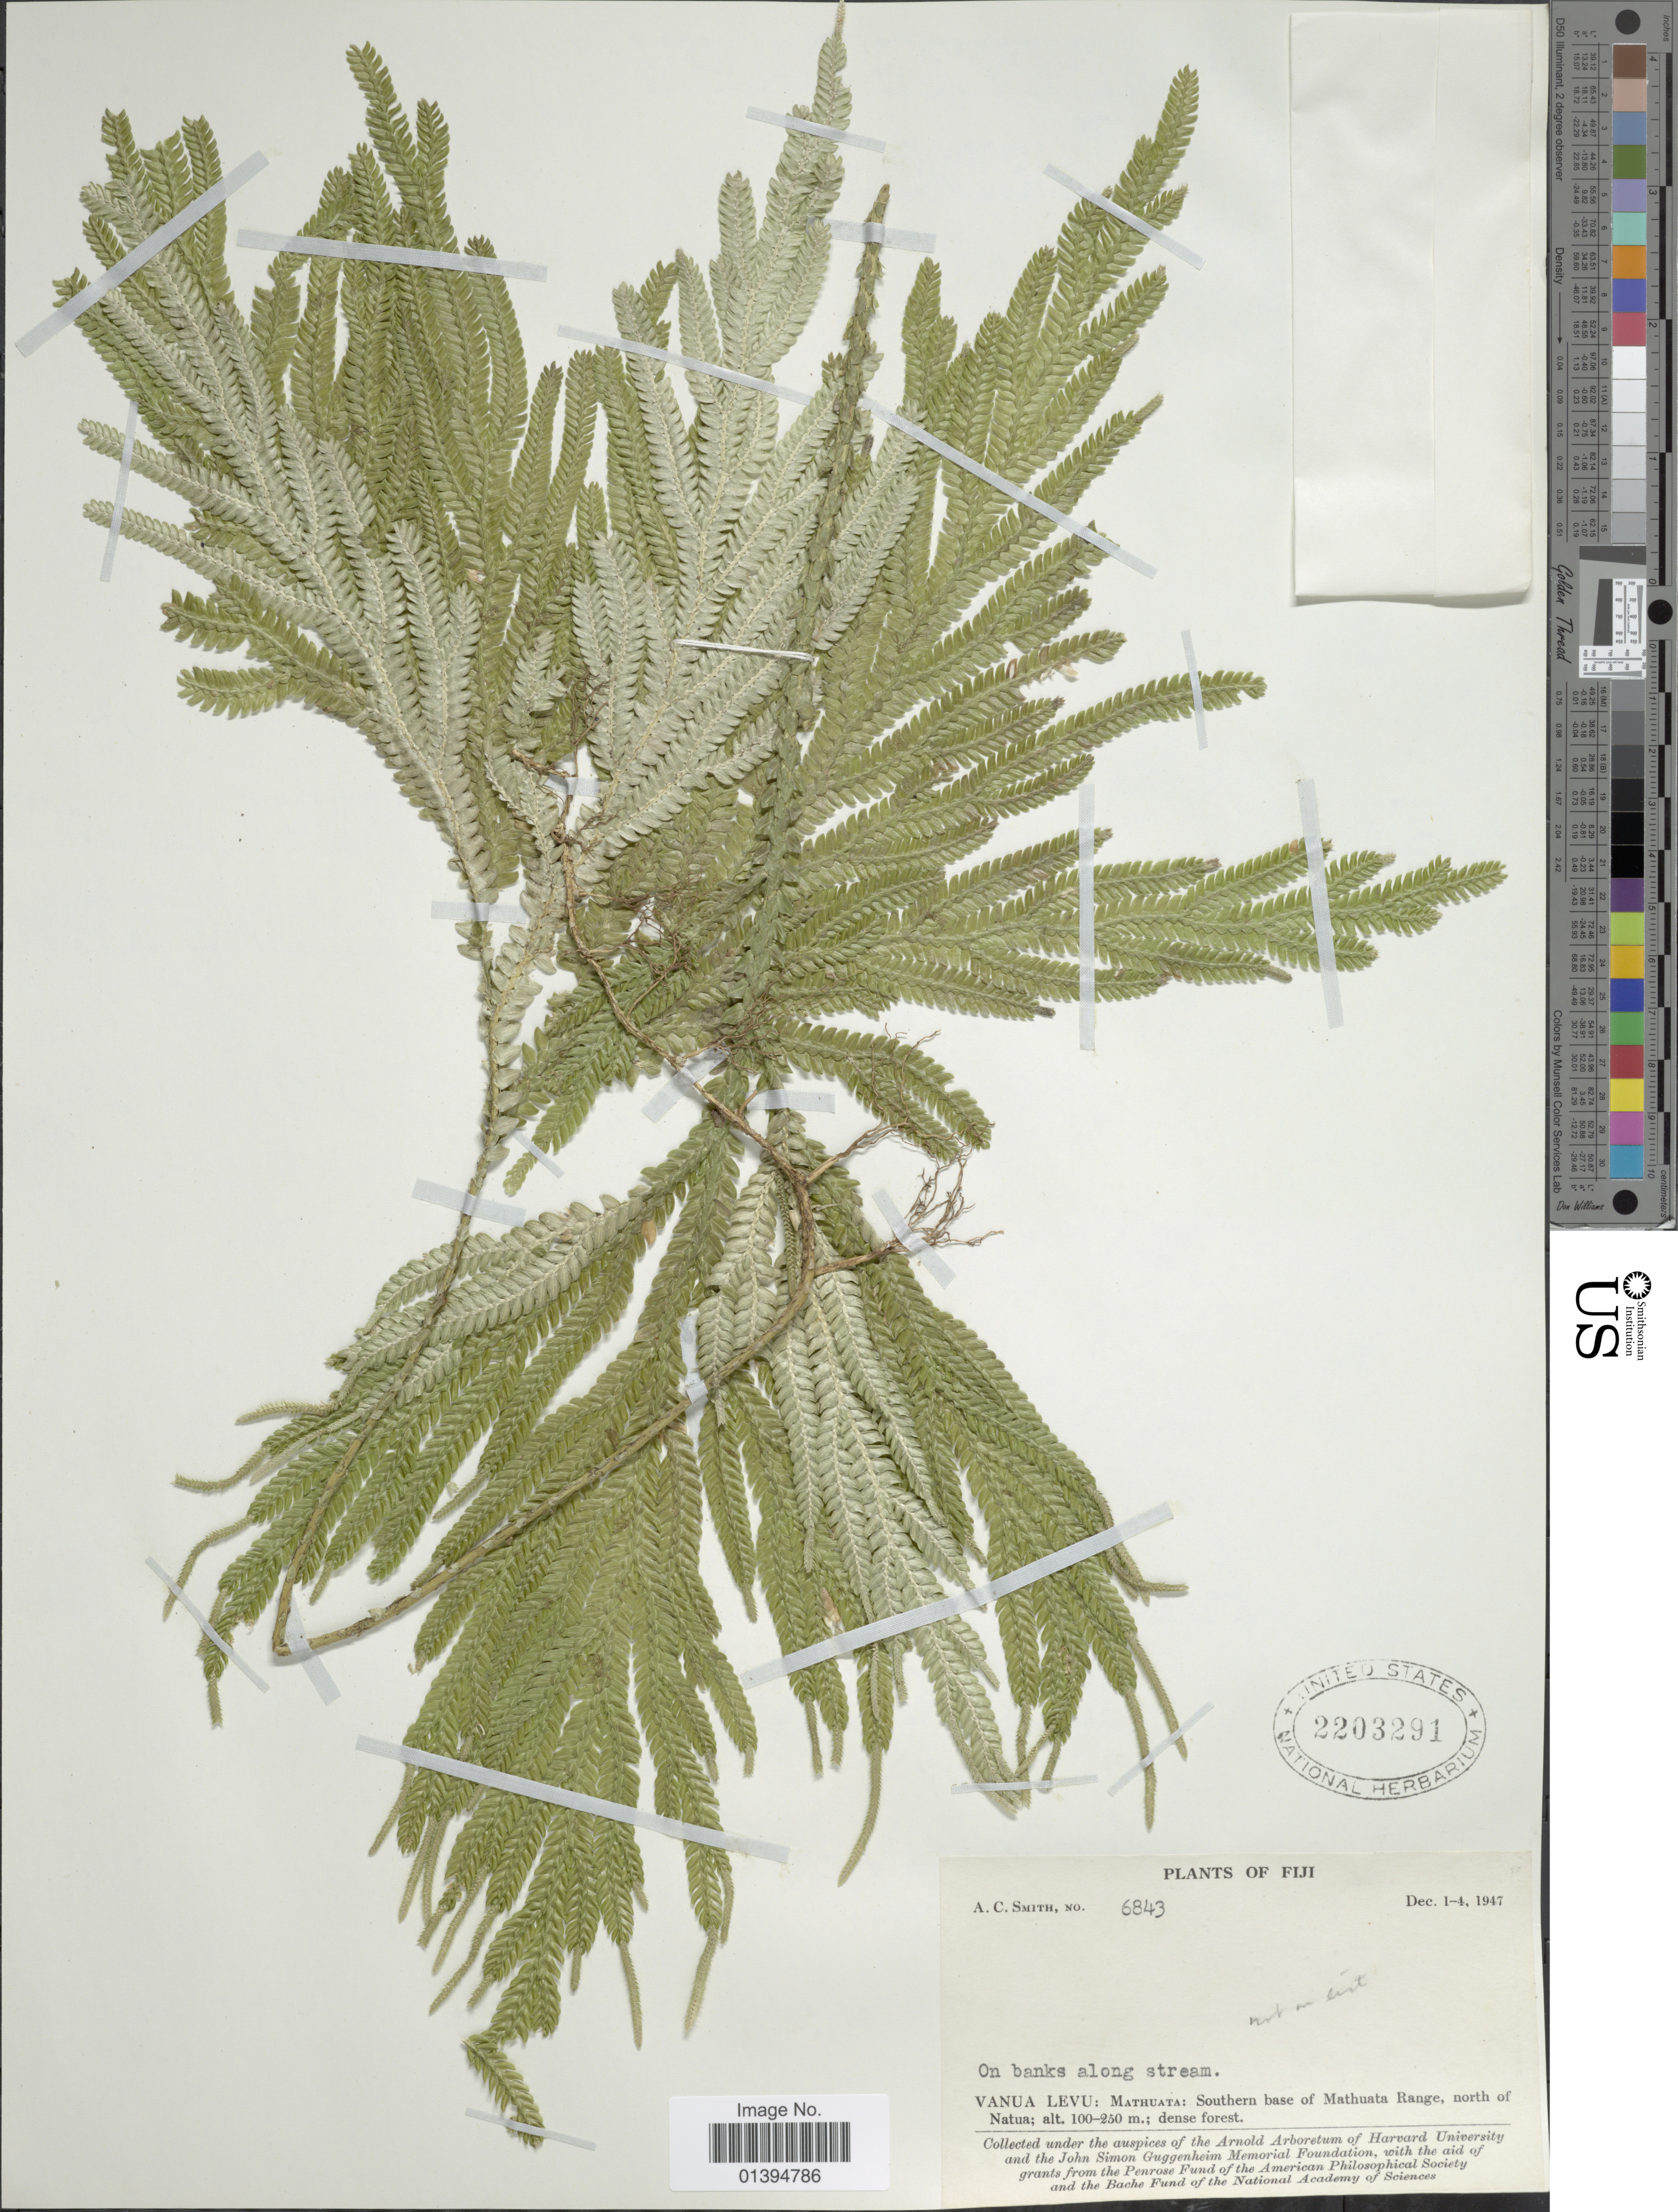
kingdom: Plantae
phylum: Tracheophyta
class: Lycopodiopsida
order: Selaginellales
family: Selaginellaceae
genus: Selaginella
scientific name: Selaginella sp.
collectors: A. C. Smith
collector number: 6843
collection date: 1947-12-01/1947-12-04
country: Fiji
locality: Vanua Levu: Mathuata: southern base of Mathuata Range, North of Natua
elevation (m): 100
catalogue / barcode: US 2203291